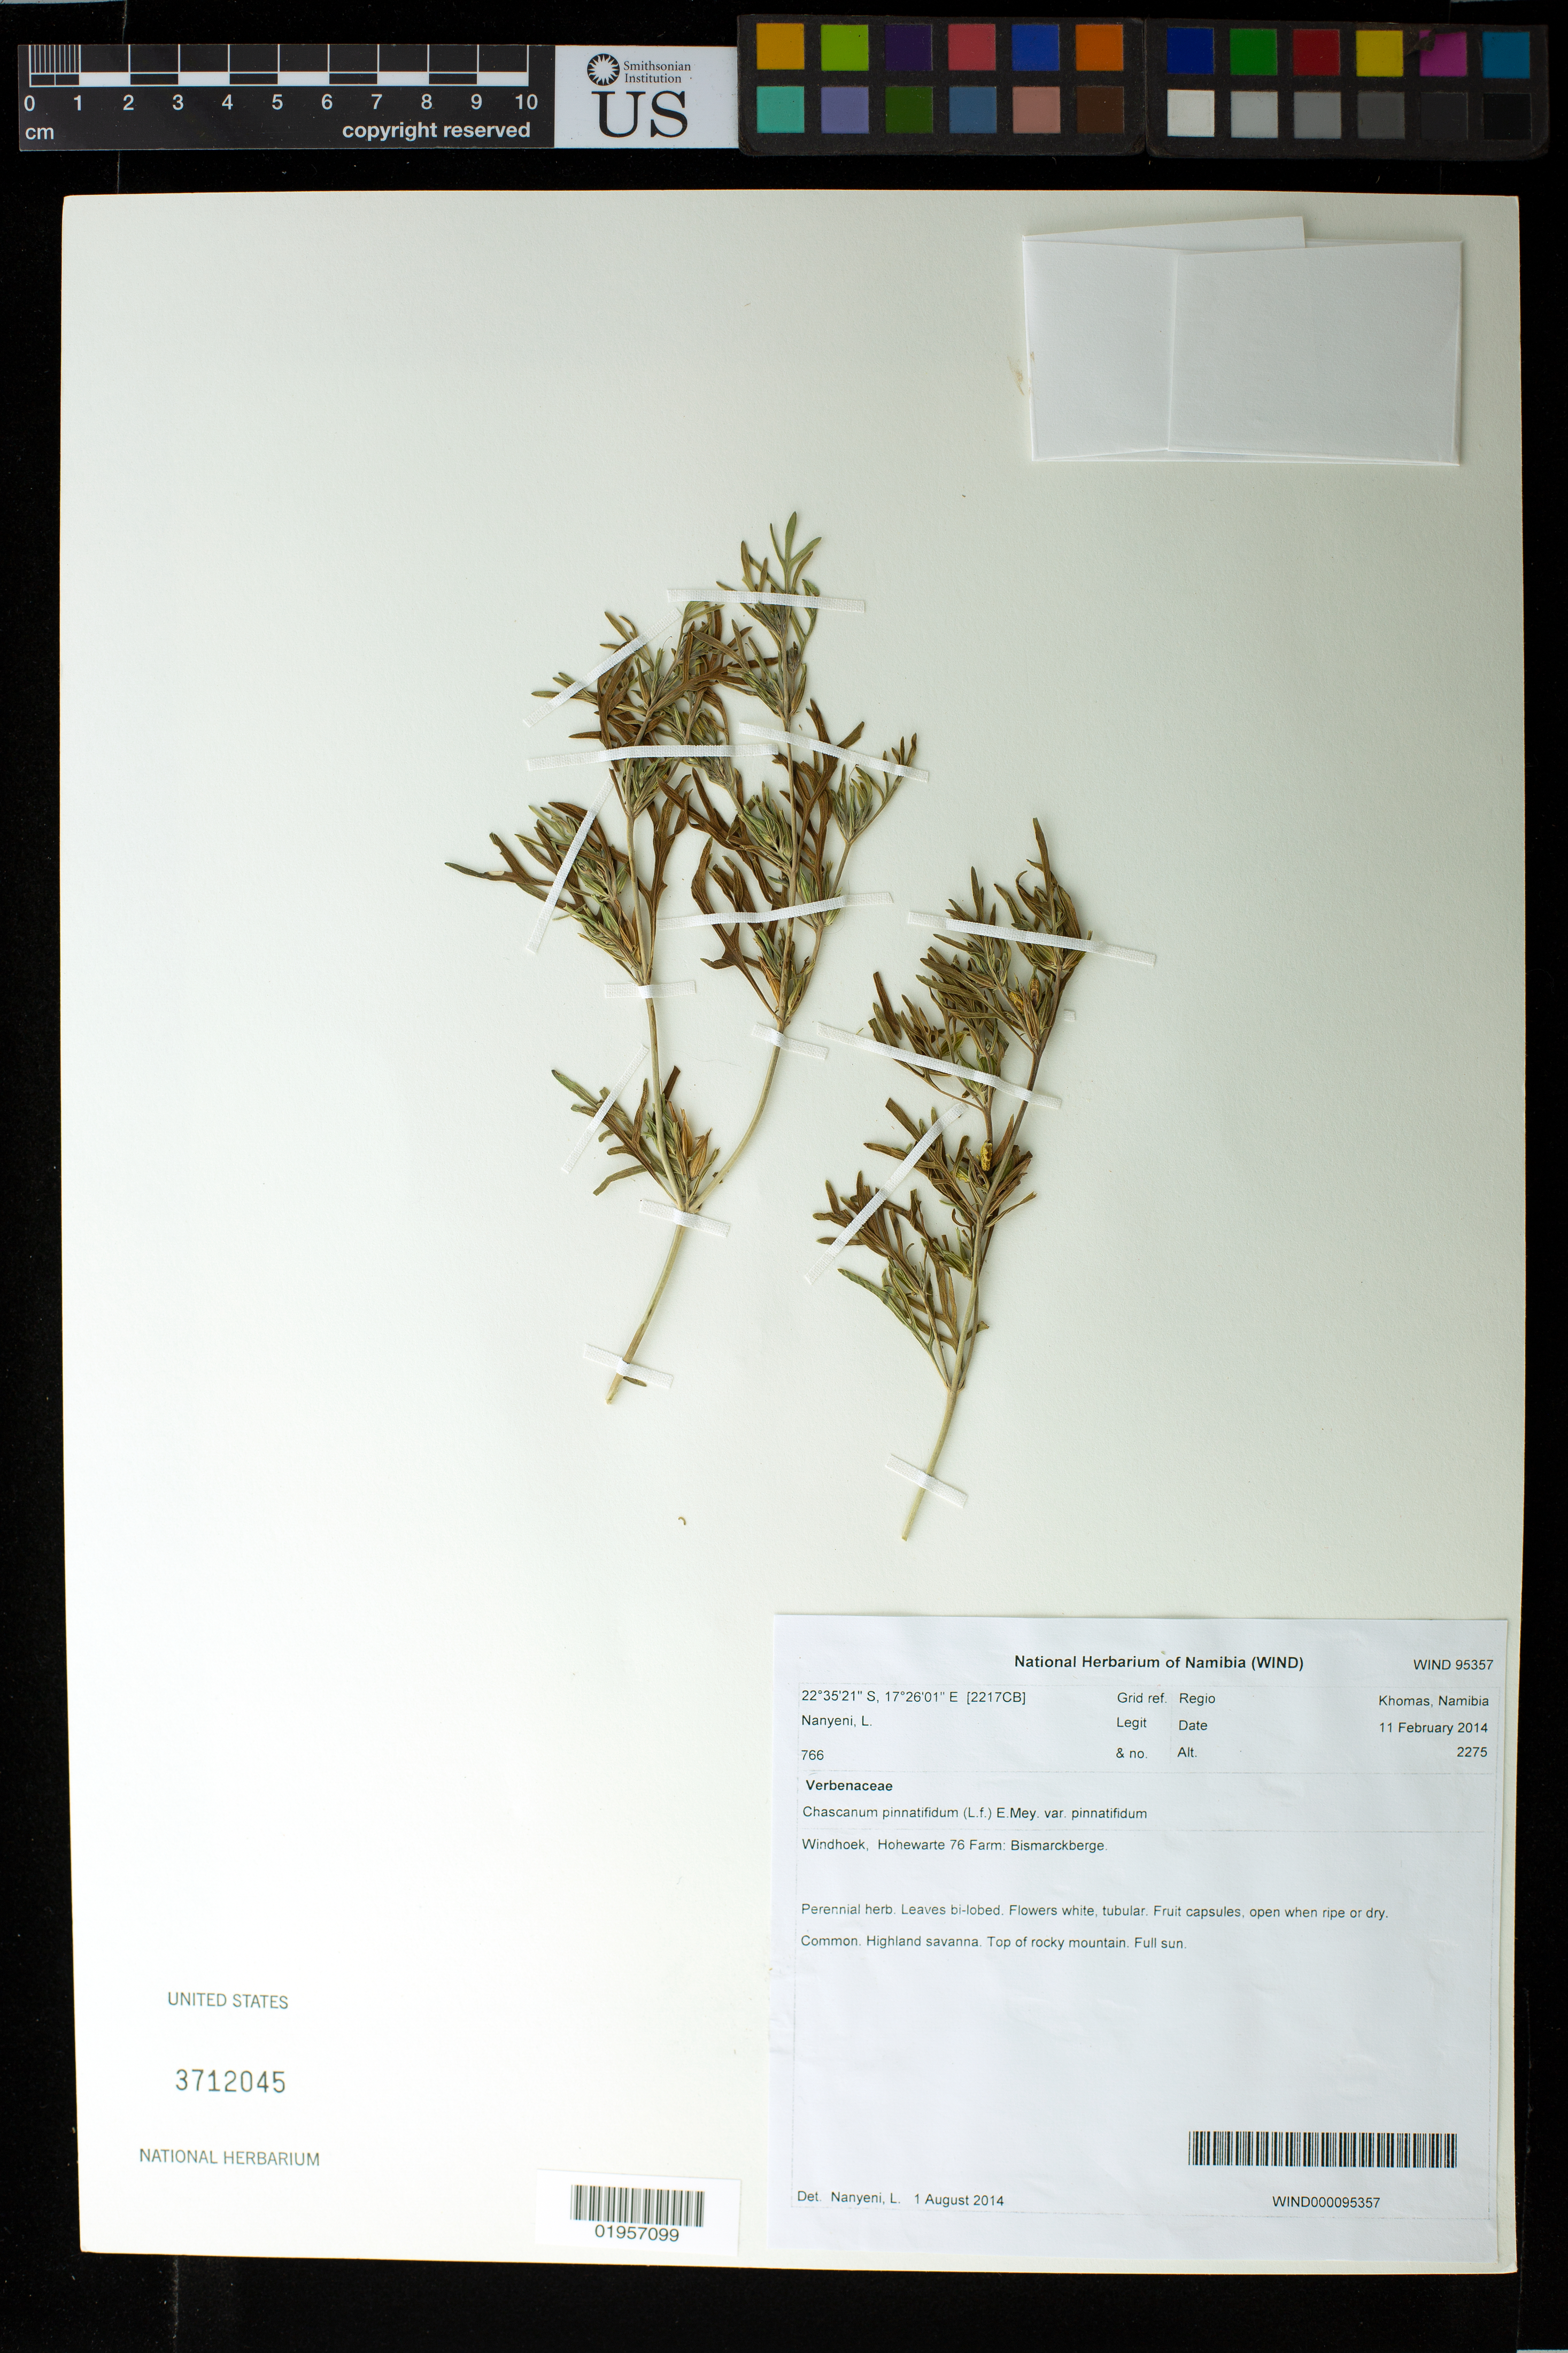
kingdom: Plantae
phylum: Tracheophyta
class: Magnoliopsida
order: Lamiales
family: Verbenaceae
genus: Chascanum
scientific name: Chascanum pinnatifidum var. pinnatifidum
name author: (L. f.) E. Mey.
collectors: L. Nanyeni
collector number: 766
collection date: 2014-02-11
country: Namibia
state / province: Khomas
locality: Windhoek, Hohewarte 76 Farm: Bismarckberge.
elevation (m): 2275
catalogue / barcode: US 3712045